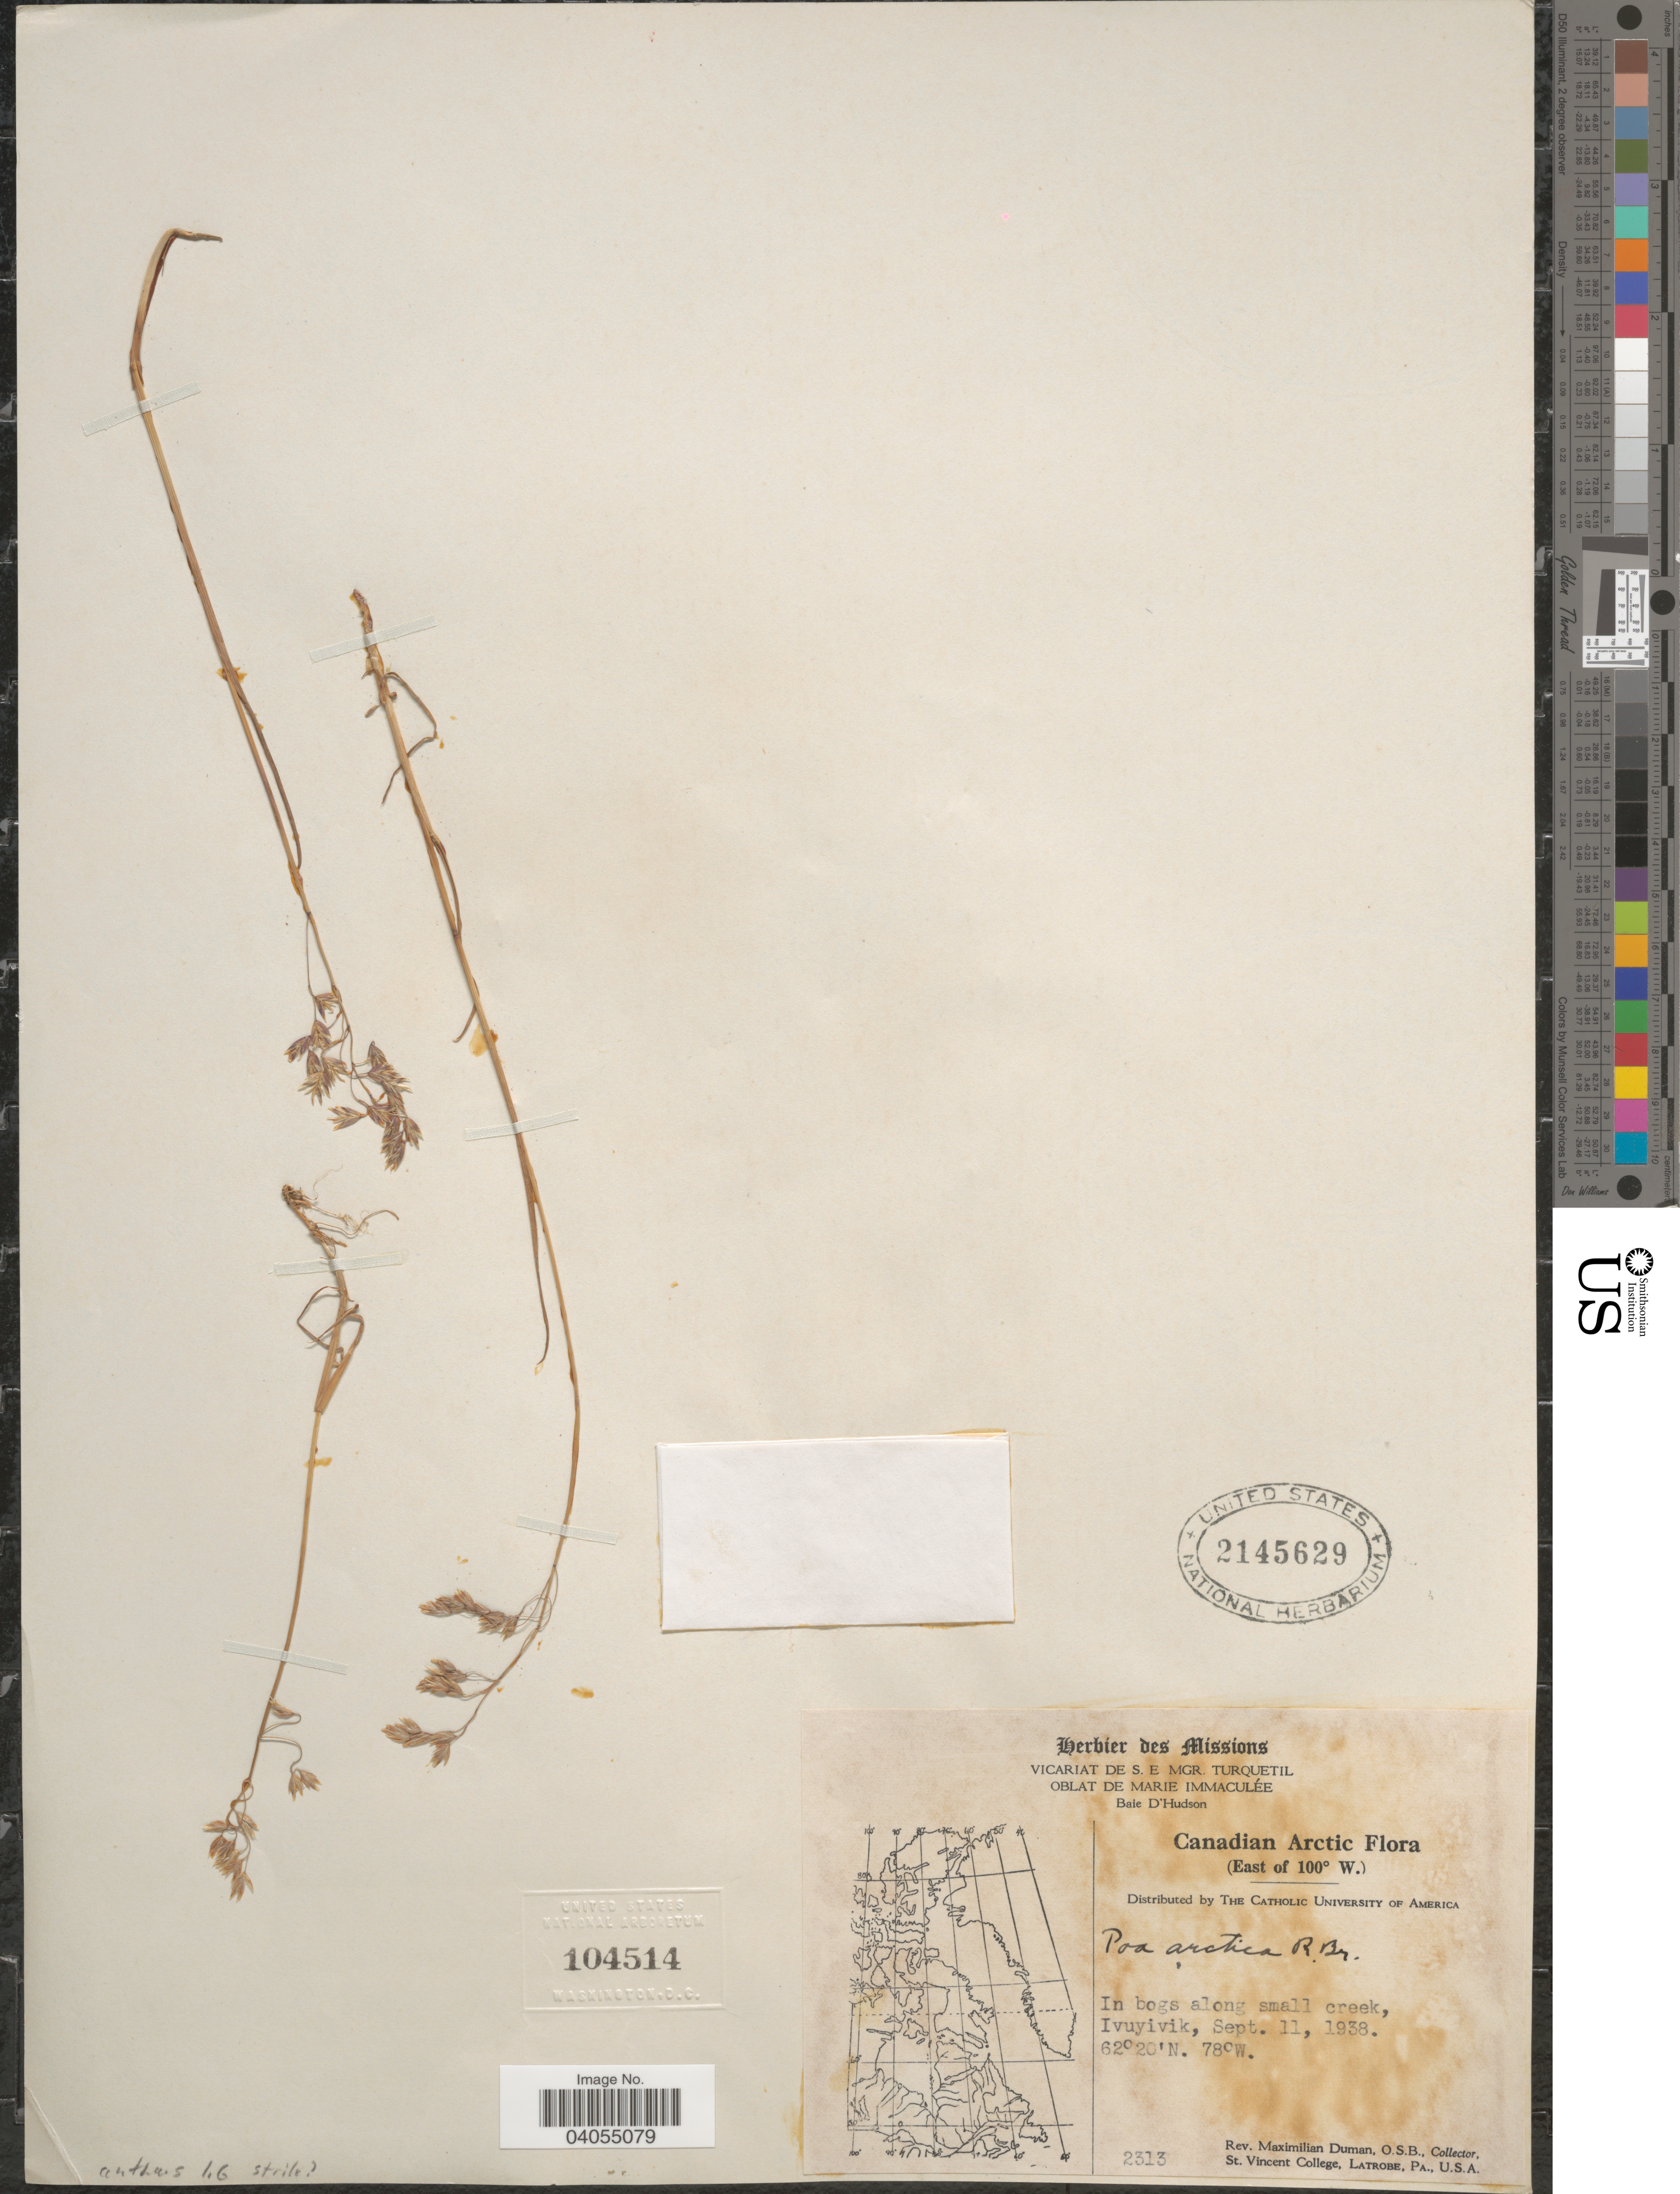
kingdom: Plantae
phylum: Tracheophyta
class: Liliopsida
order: Poales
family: Poaceae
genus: Poa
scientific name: Poa arctica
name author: R. Br.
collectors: M. Duman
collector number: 2313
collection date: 1938-09-11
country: Canada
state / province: Quebec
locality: Canadian Arctic (East of 100° W.) In bogs along small creek, Ivuyivik.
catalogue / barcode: US 2145629